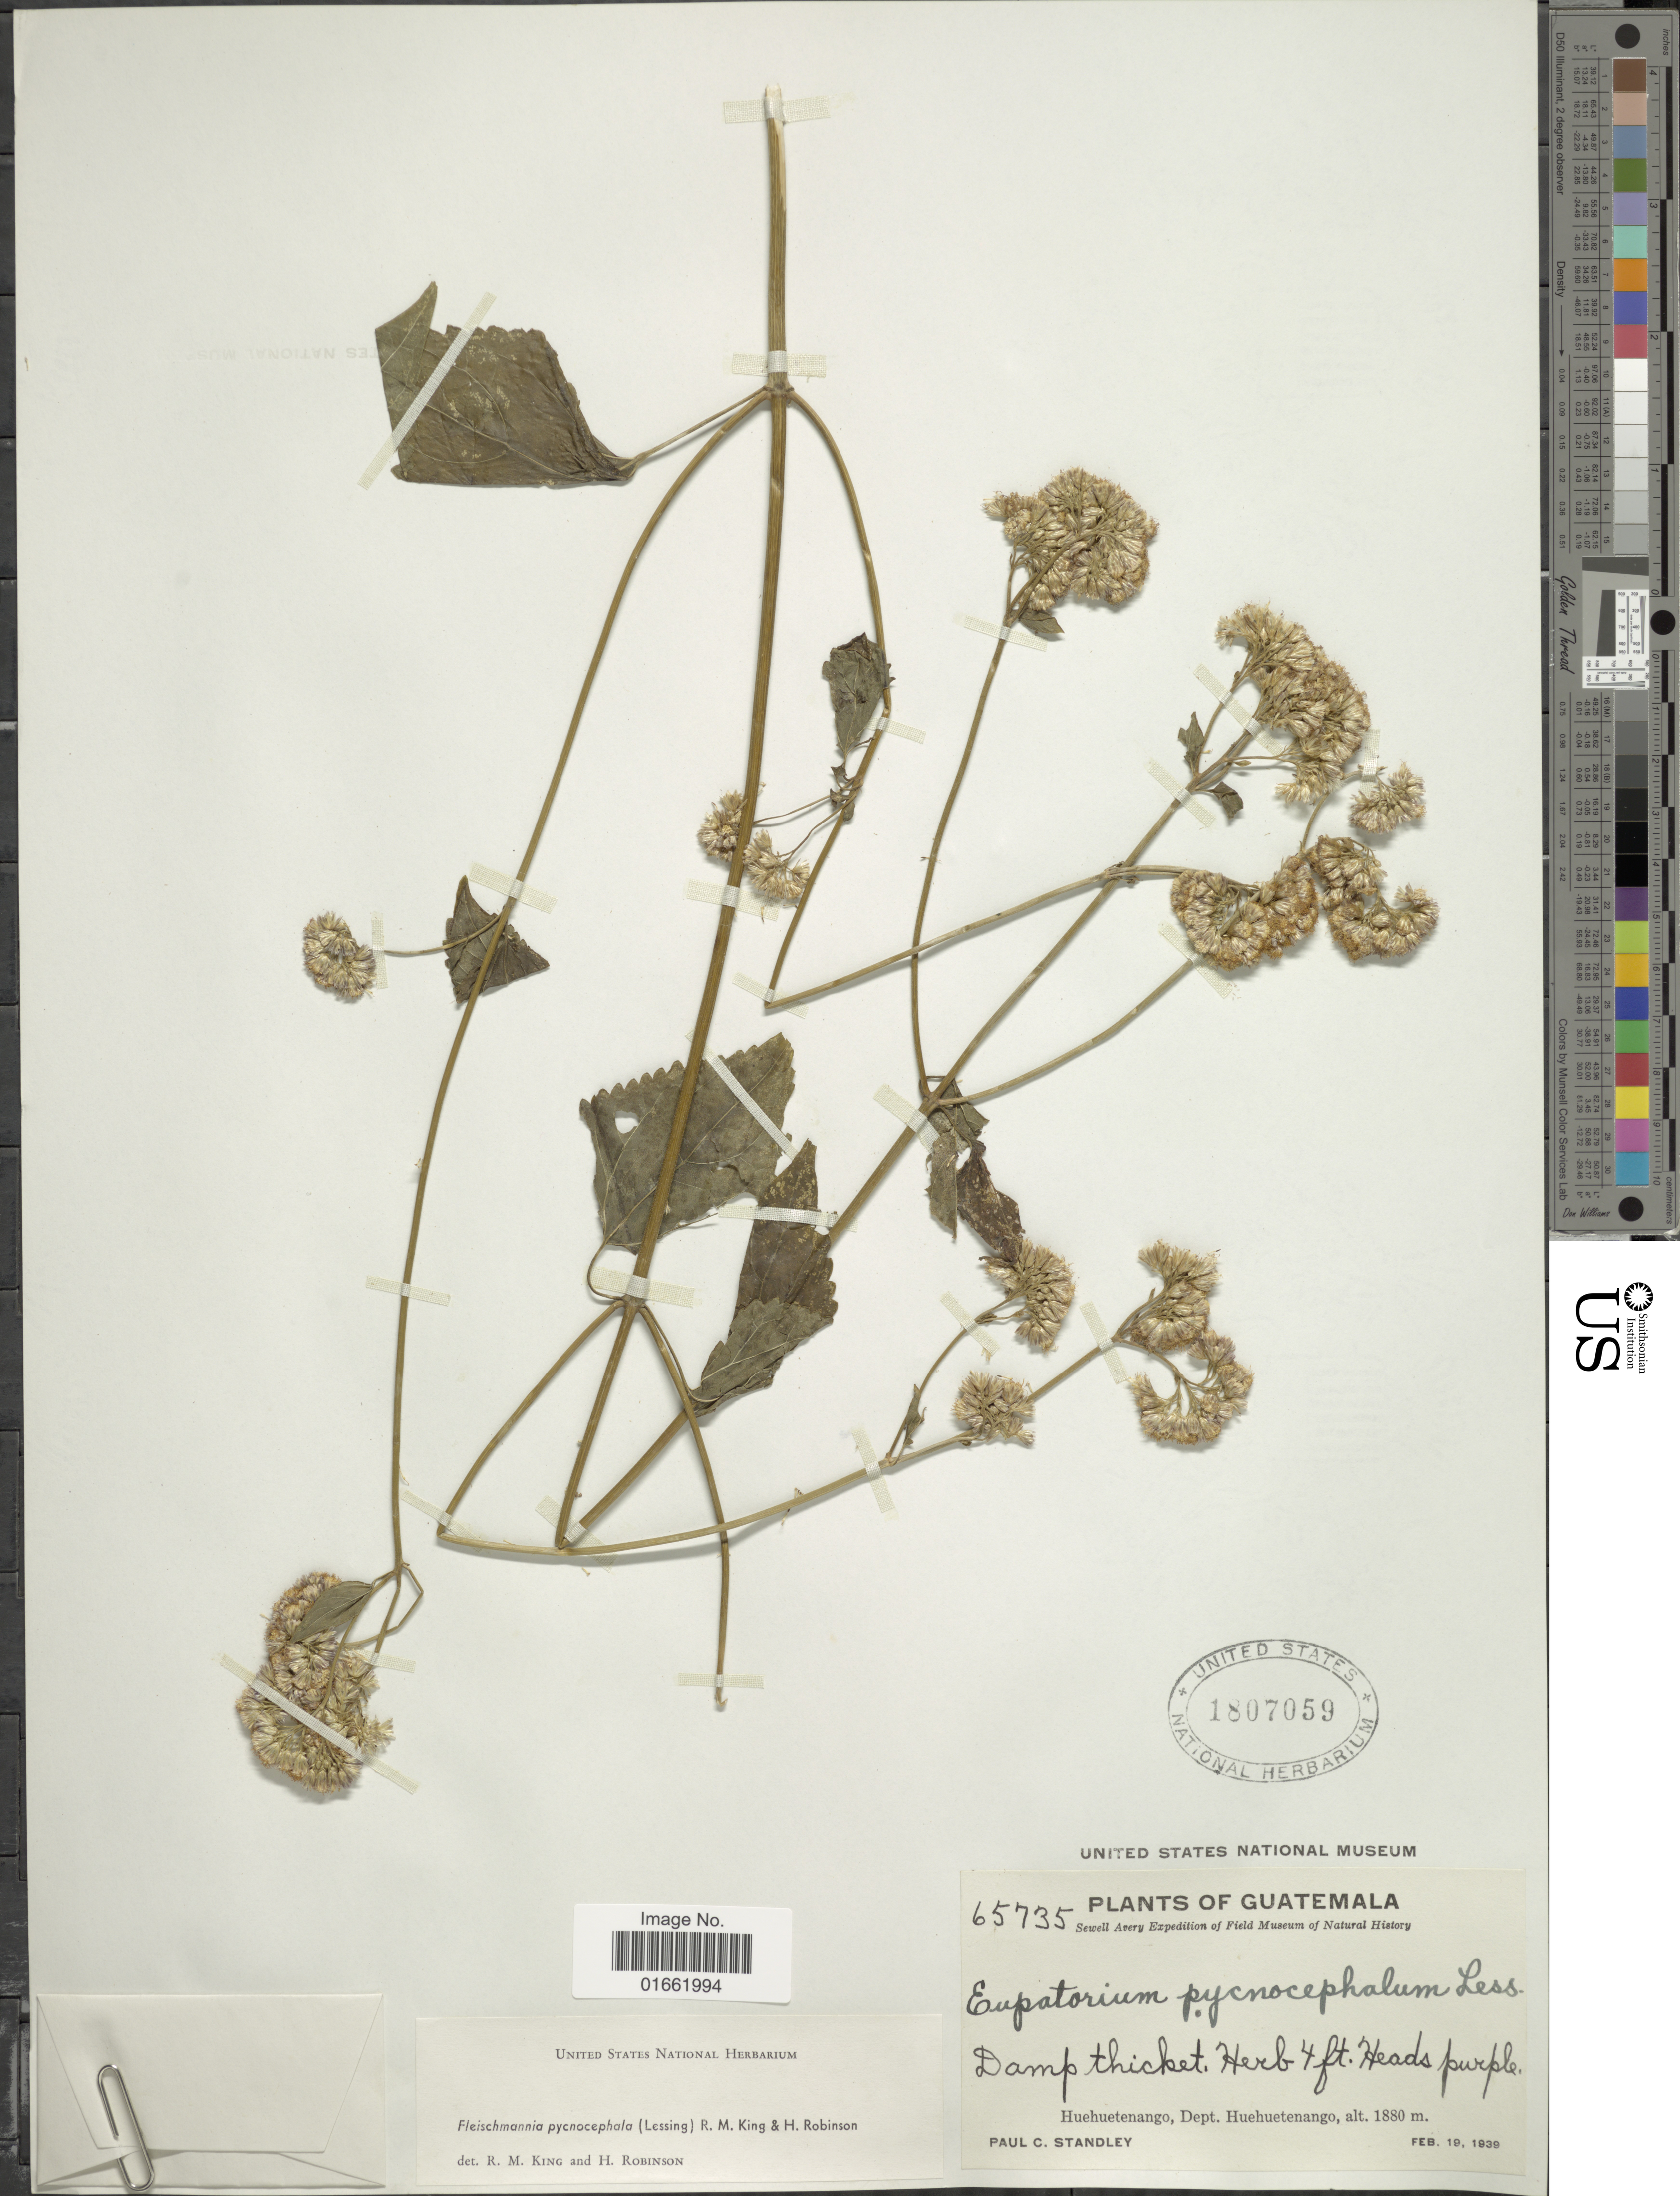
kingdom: Plantae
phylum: Tracheophyta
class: Magnoliopsida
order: Asterales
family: Asteraceae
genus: Fleischmannia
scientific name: Fleischmannia pycnocephala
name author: (Less.) R.M. King & H. Rob.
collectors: P. C. Standley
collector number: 65735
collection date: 1939-02-19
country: Guatemala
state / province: Huehuetenango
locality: Huehuetenango, Dept. Huehuetenango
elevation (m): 1880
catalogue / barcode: US 1807059